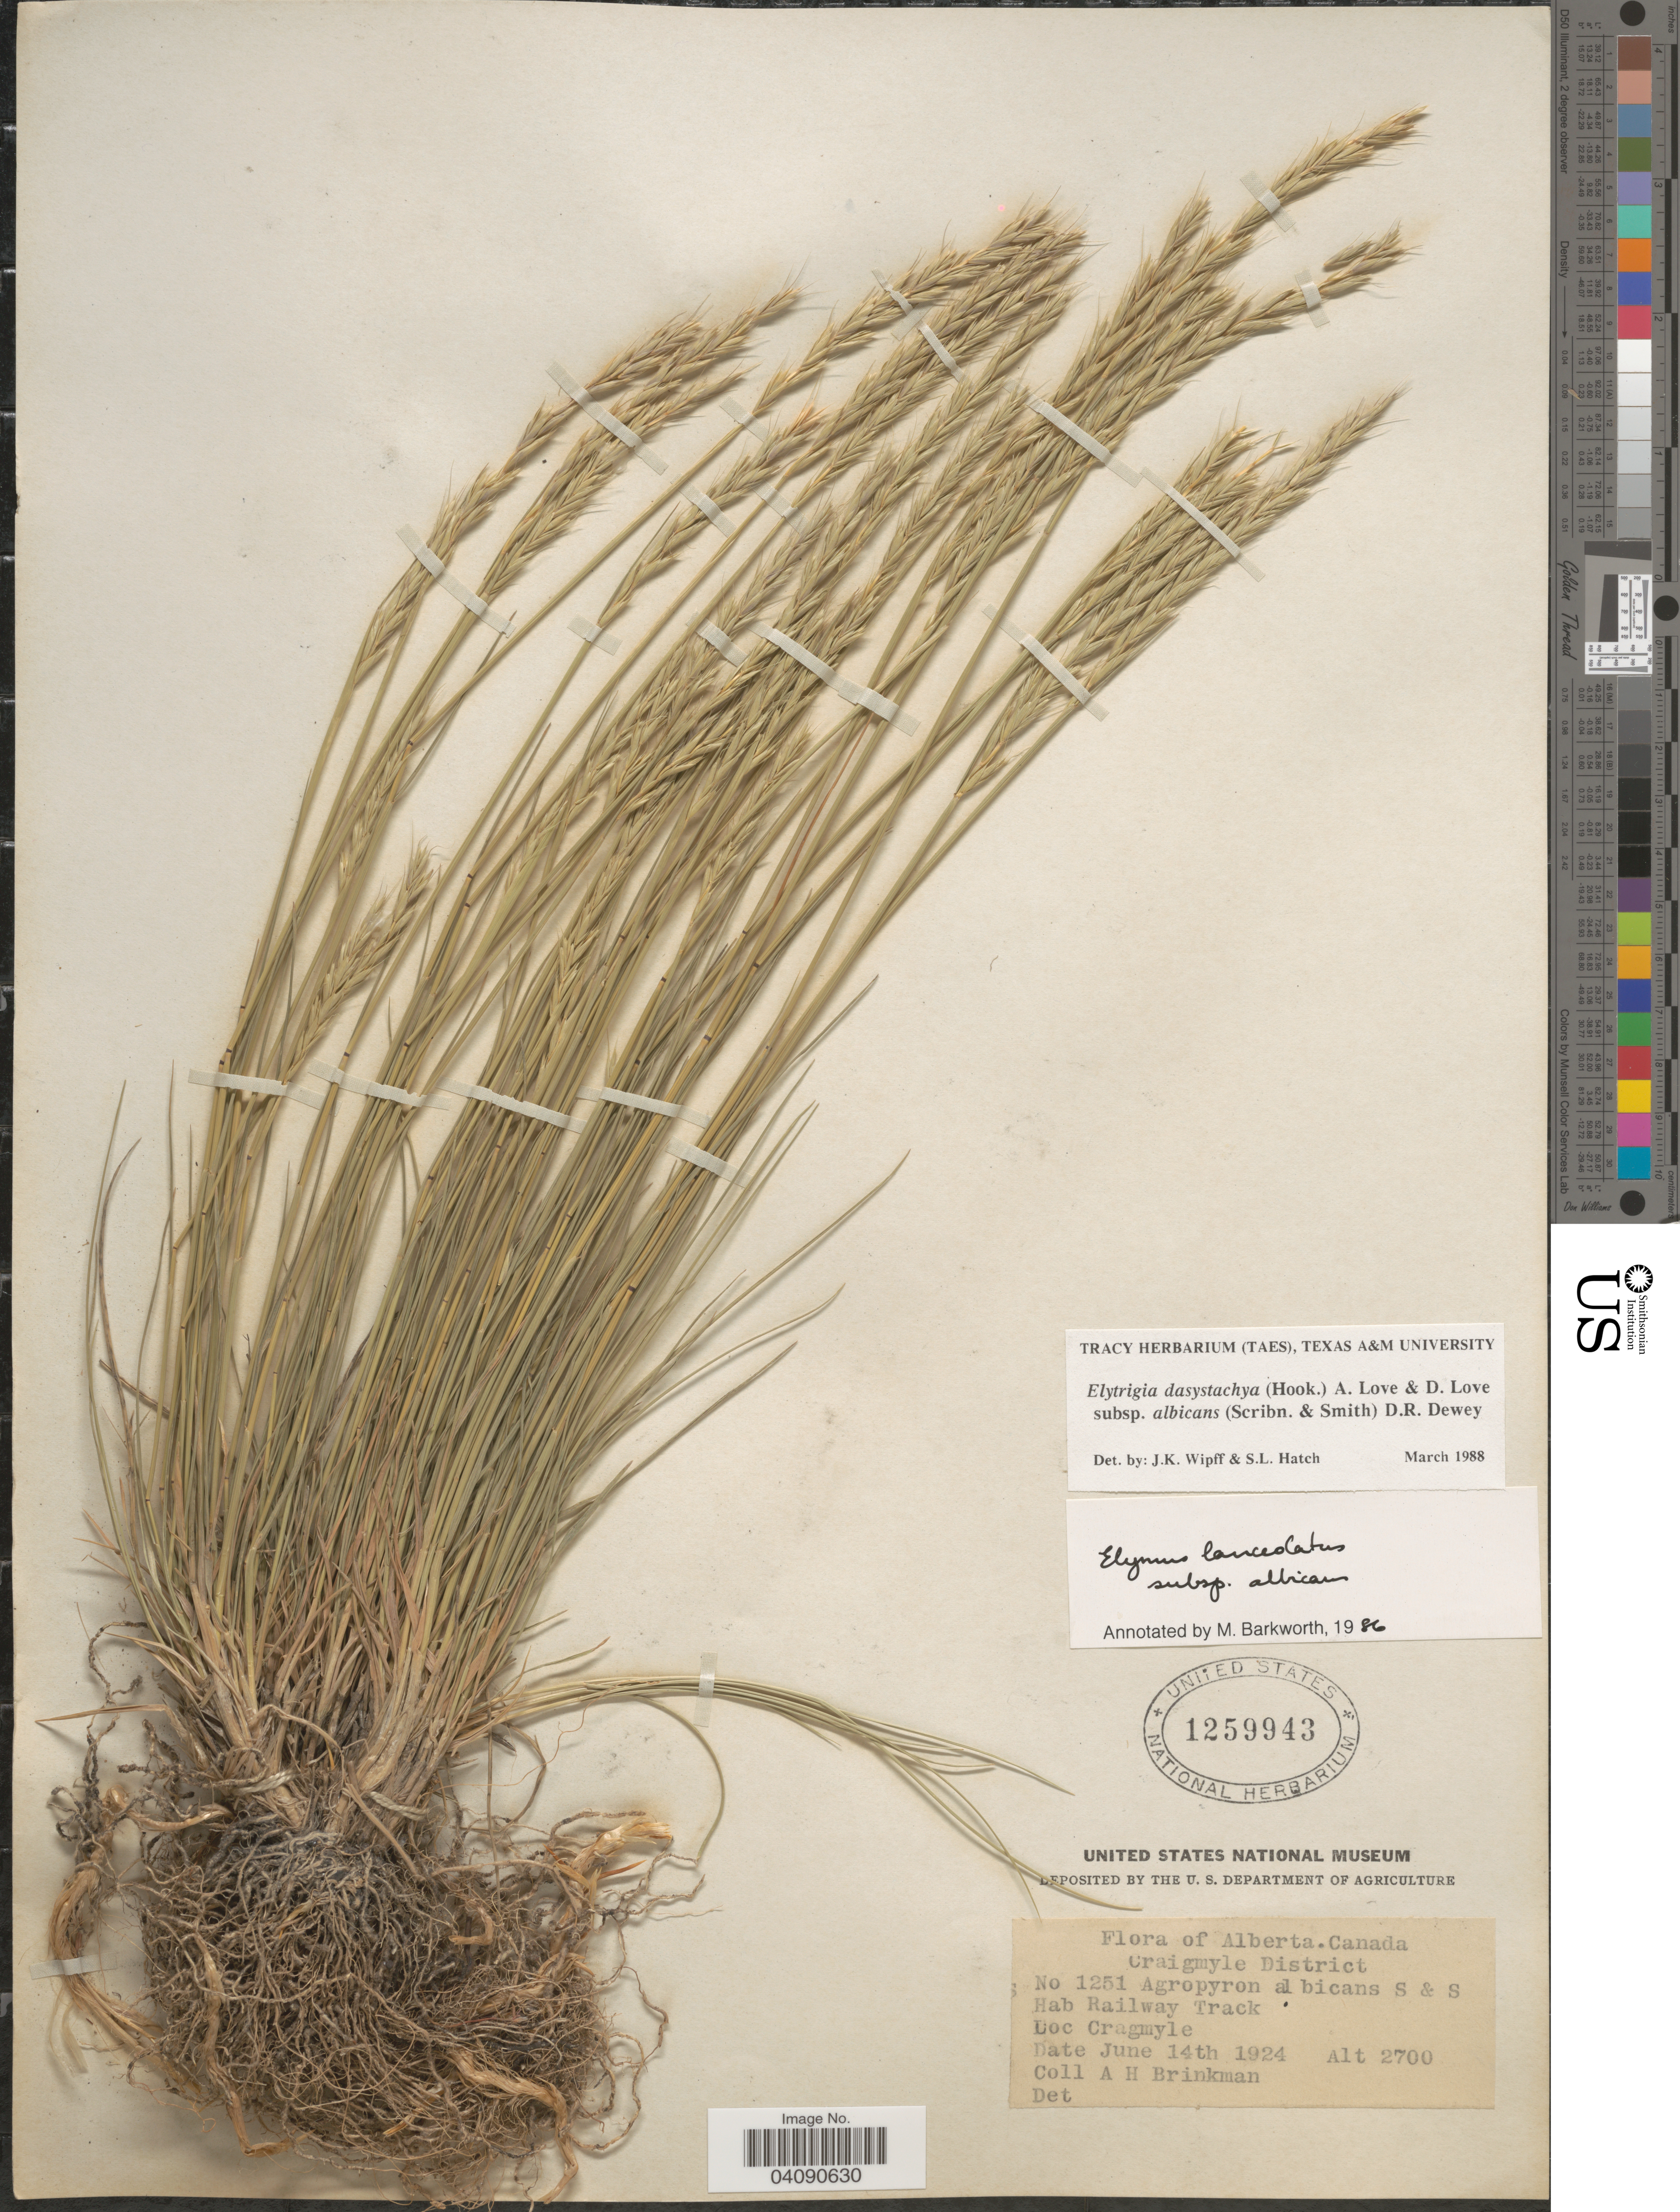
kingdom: Plantae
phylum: Tracheophyta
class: Liliopsida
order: Poales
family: Poaceae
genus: Elymus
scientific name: Elymus albicans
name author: (Scribn. & J.G. Sm.) Á. Löve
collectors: A. Brinkman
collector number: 1251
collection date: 1924-06-14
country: Canada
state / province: Alberta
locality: Craigmyle District. Railway Track. Cragmyle.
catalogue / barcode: US 1259943